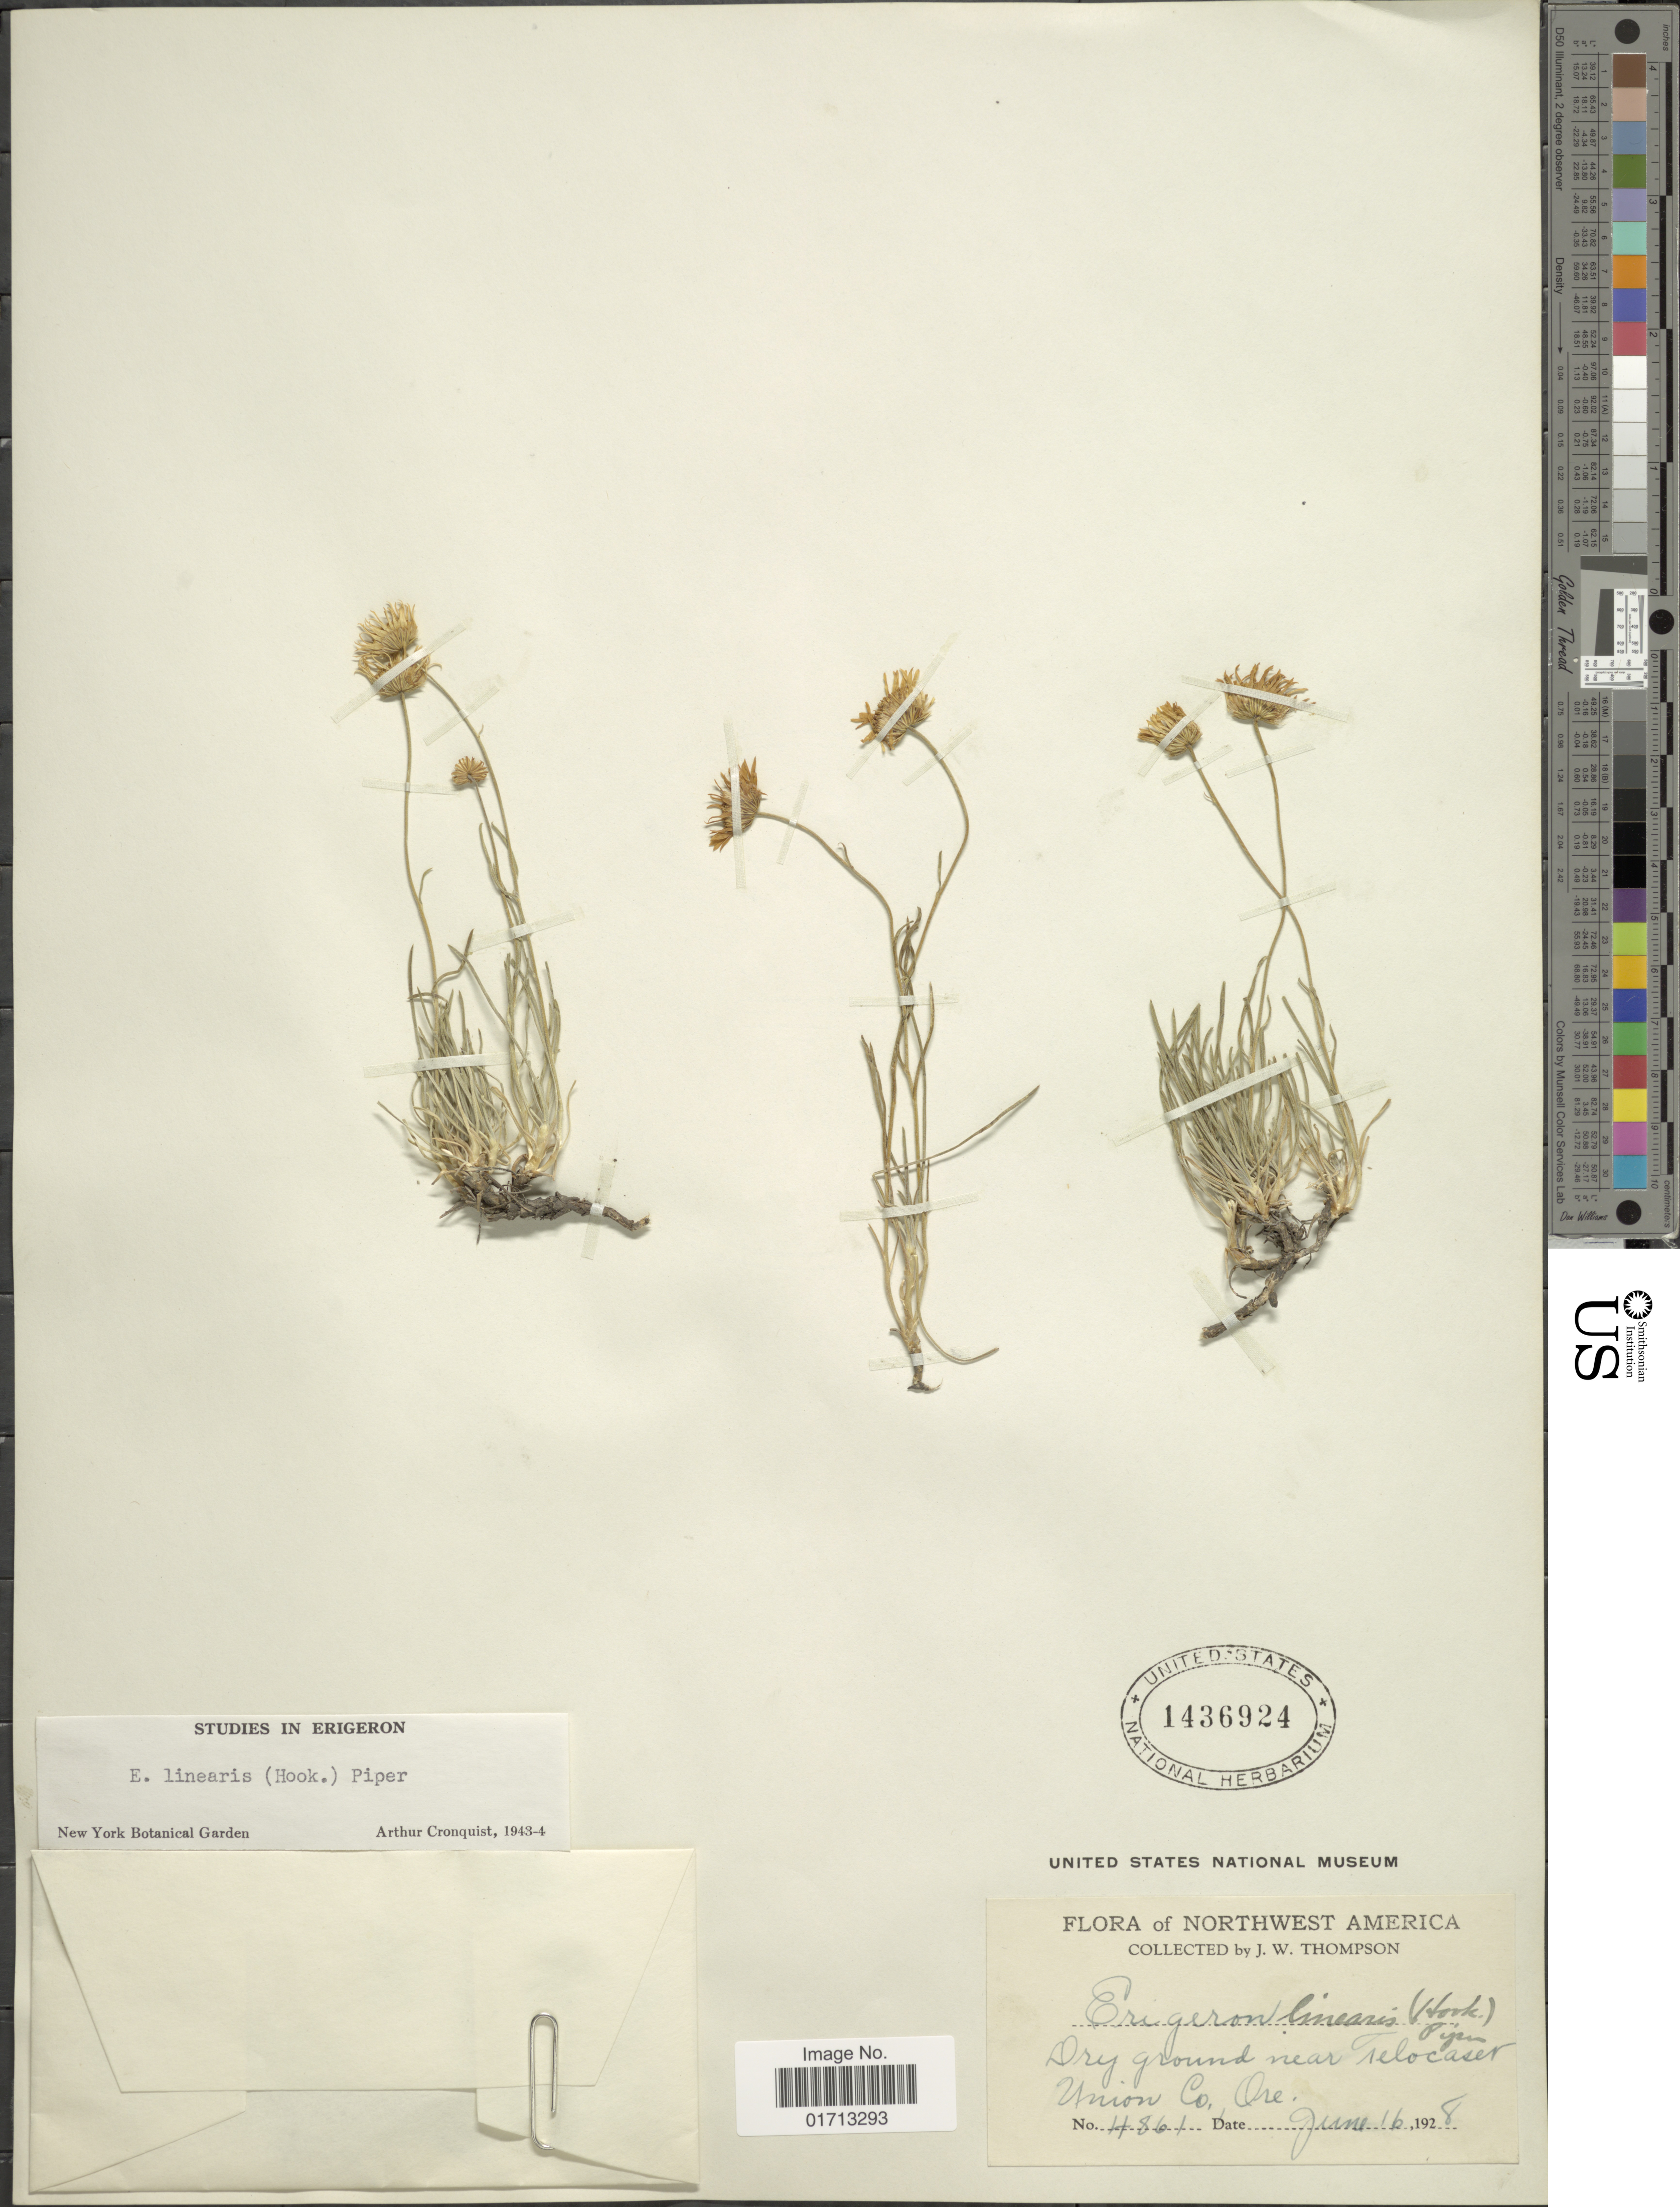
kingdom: Plantae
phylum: Tracheophyta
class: Magnoliopsida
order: Asterales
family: Asteraceae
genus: Erigeron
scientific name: Erigeron linearis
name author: (Hook.) Piper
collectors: J. W. Thompson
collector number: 4861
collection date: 1928-06-16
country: United States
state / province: Oregon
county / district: Union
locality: Northwest America. Near Telocaset Union Co.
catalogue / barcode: US 1436924